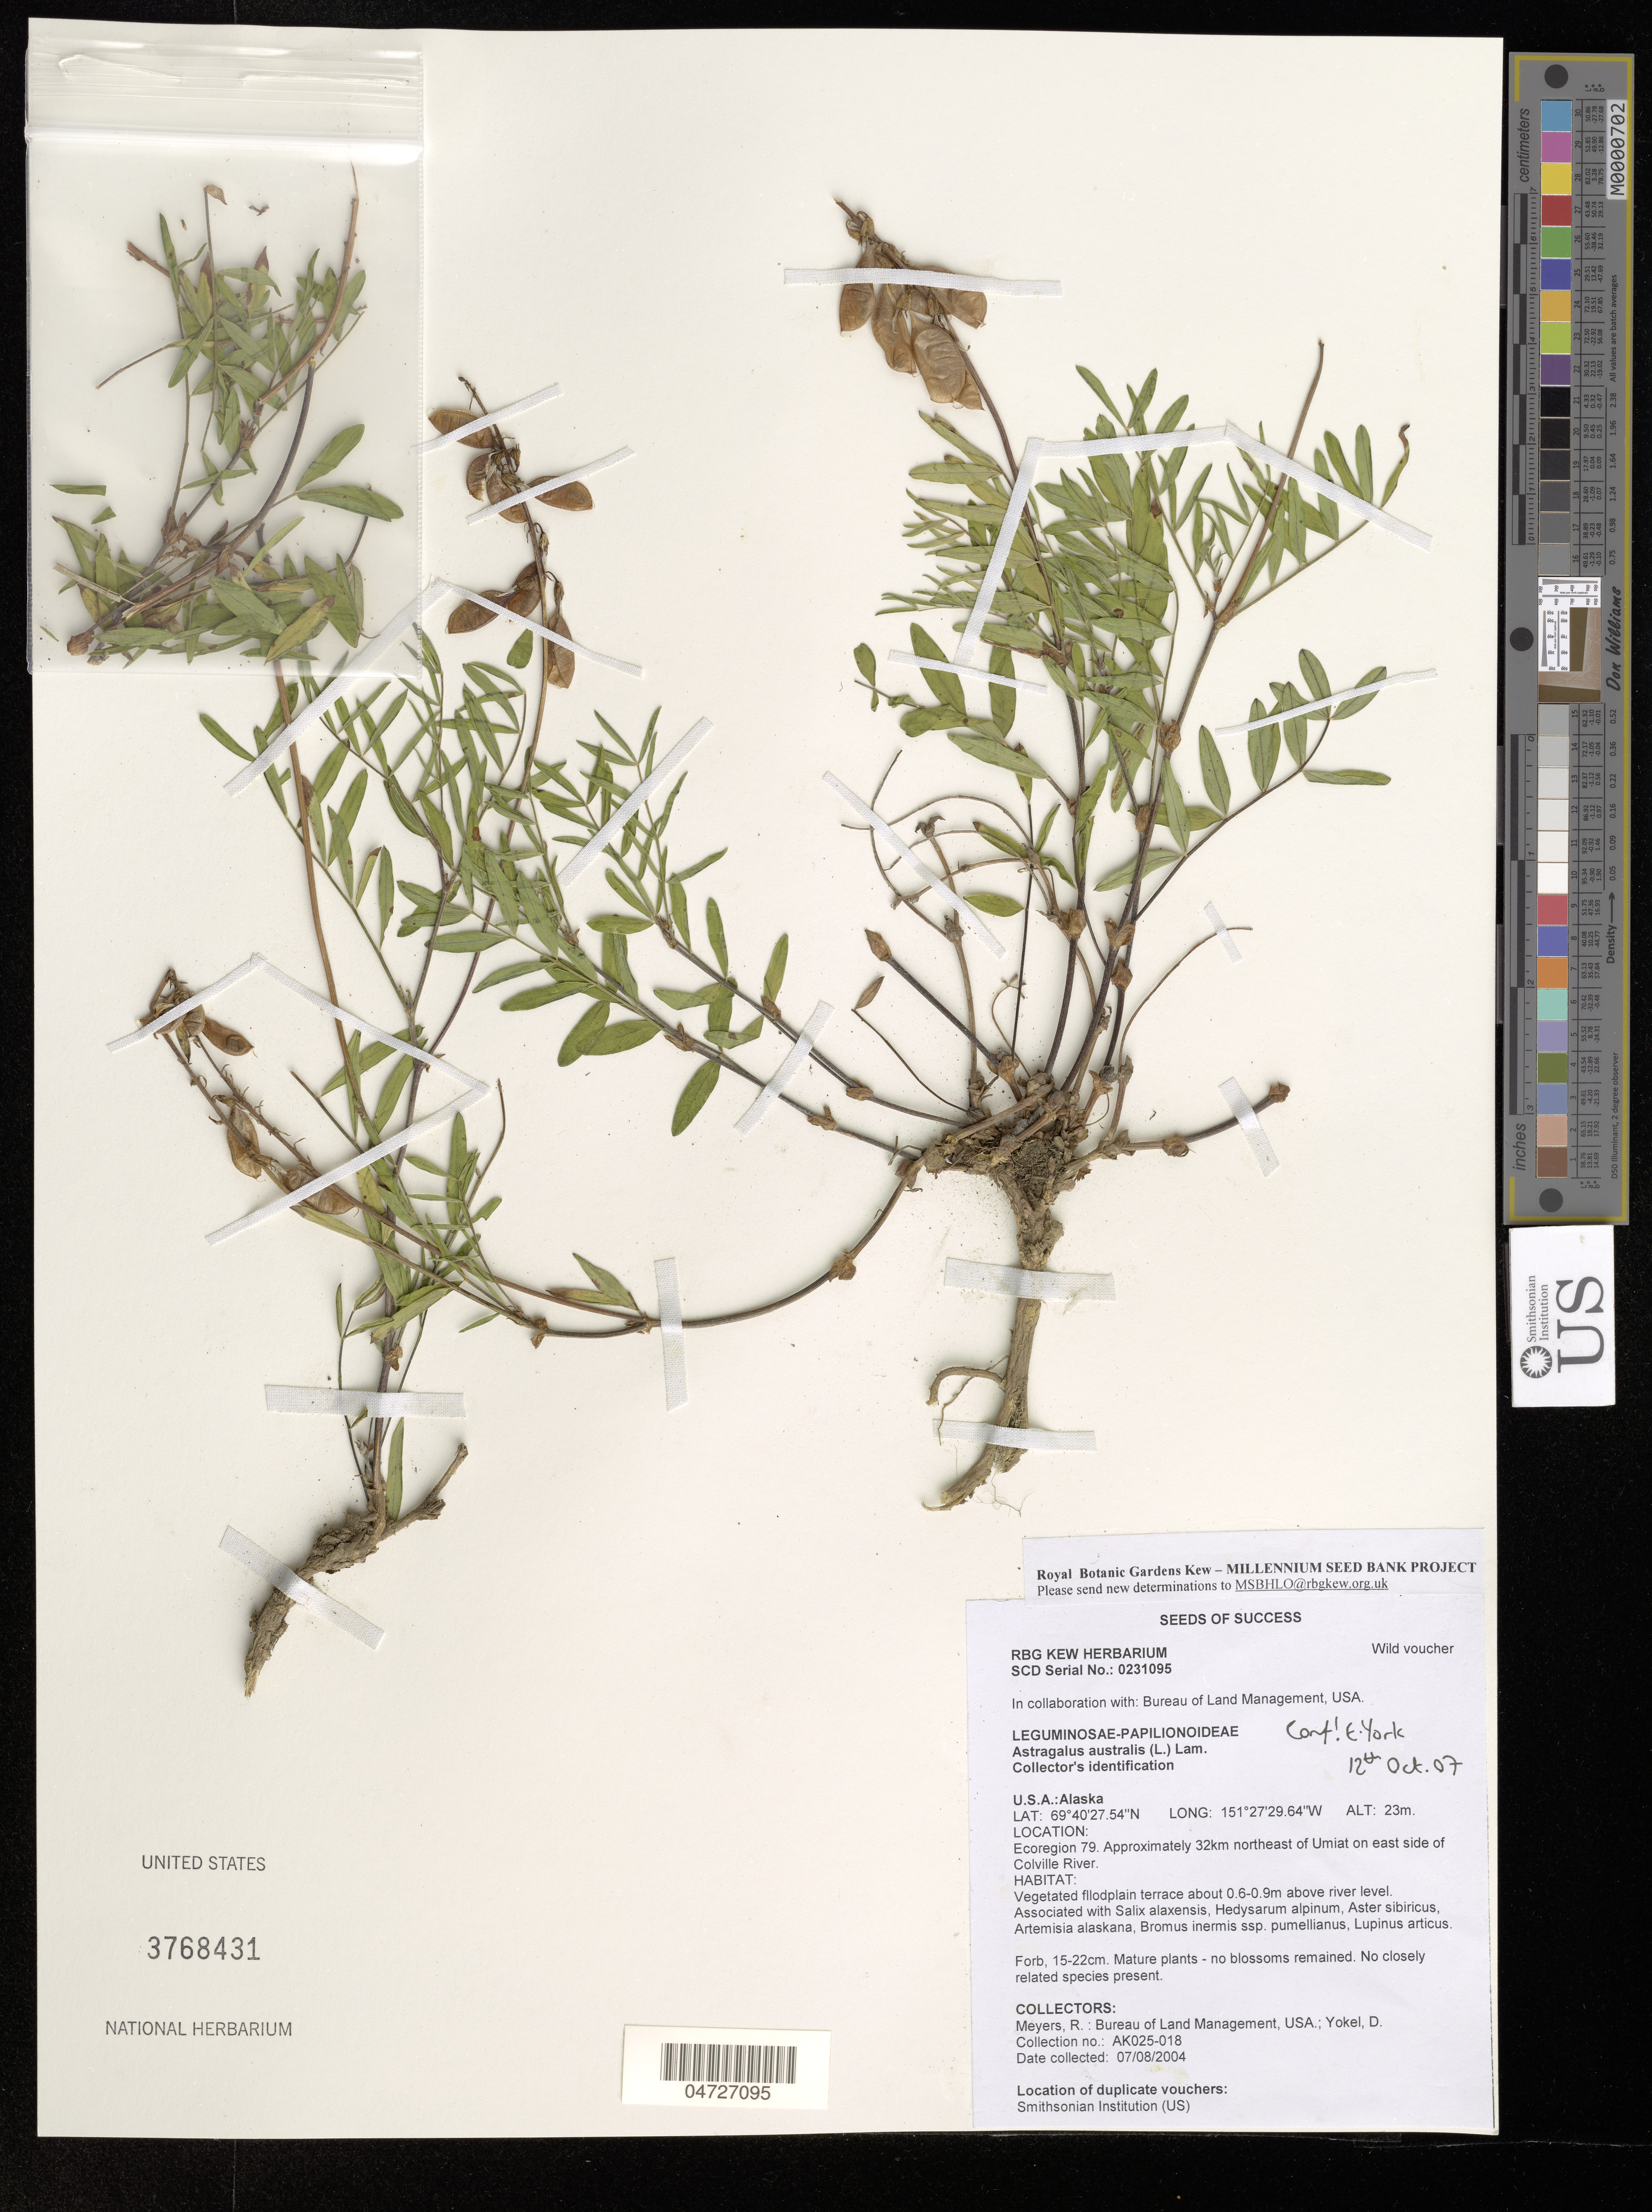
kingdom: Plantae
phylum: Tracheophyta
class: Magnoliopsida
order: Fabales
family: Fabaceae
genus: Astragalus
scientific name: Astragalus australis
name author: (L.) Lam.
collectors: R. Meyer & D. Yokel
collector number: AK025-018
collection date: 2004-08-07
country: United States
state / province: Alaska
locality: Ecoregion 79. Approximately 32km northeast of Umiat on east side of Colville River.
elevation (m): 23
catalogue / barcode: US 3768431